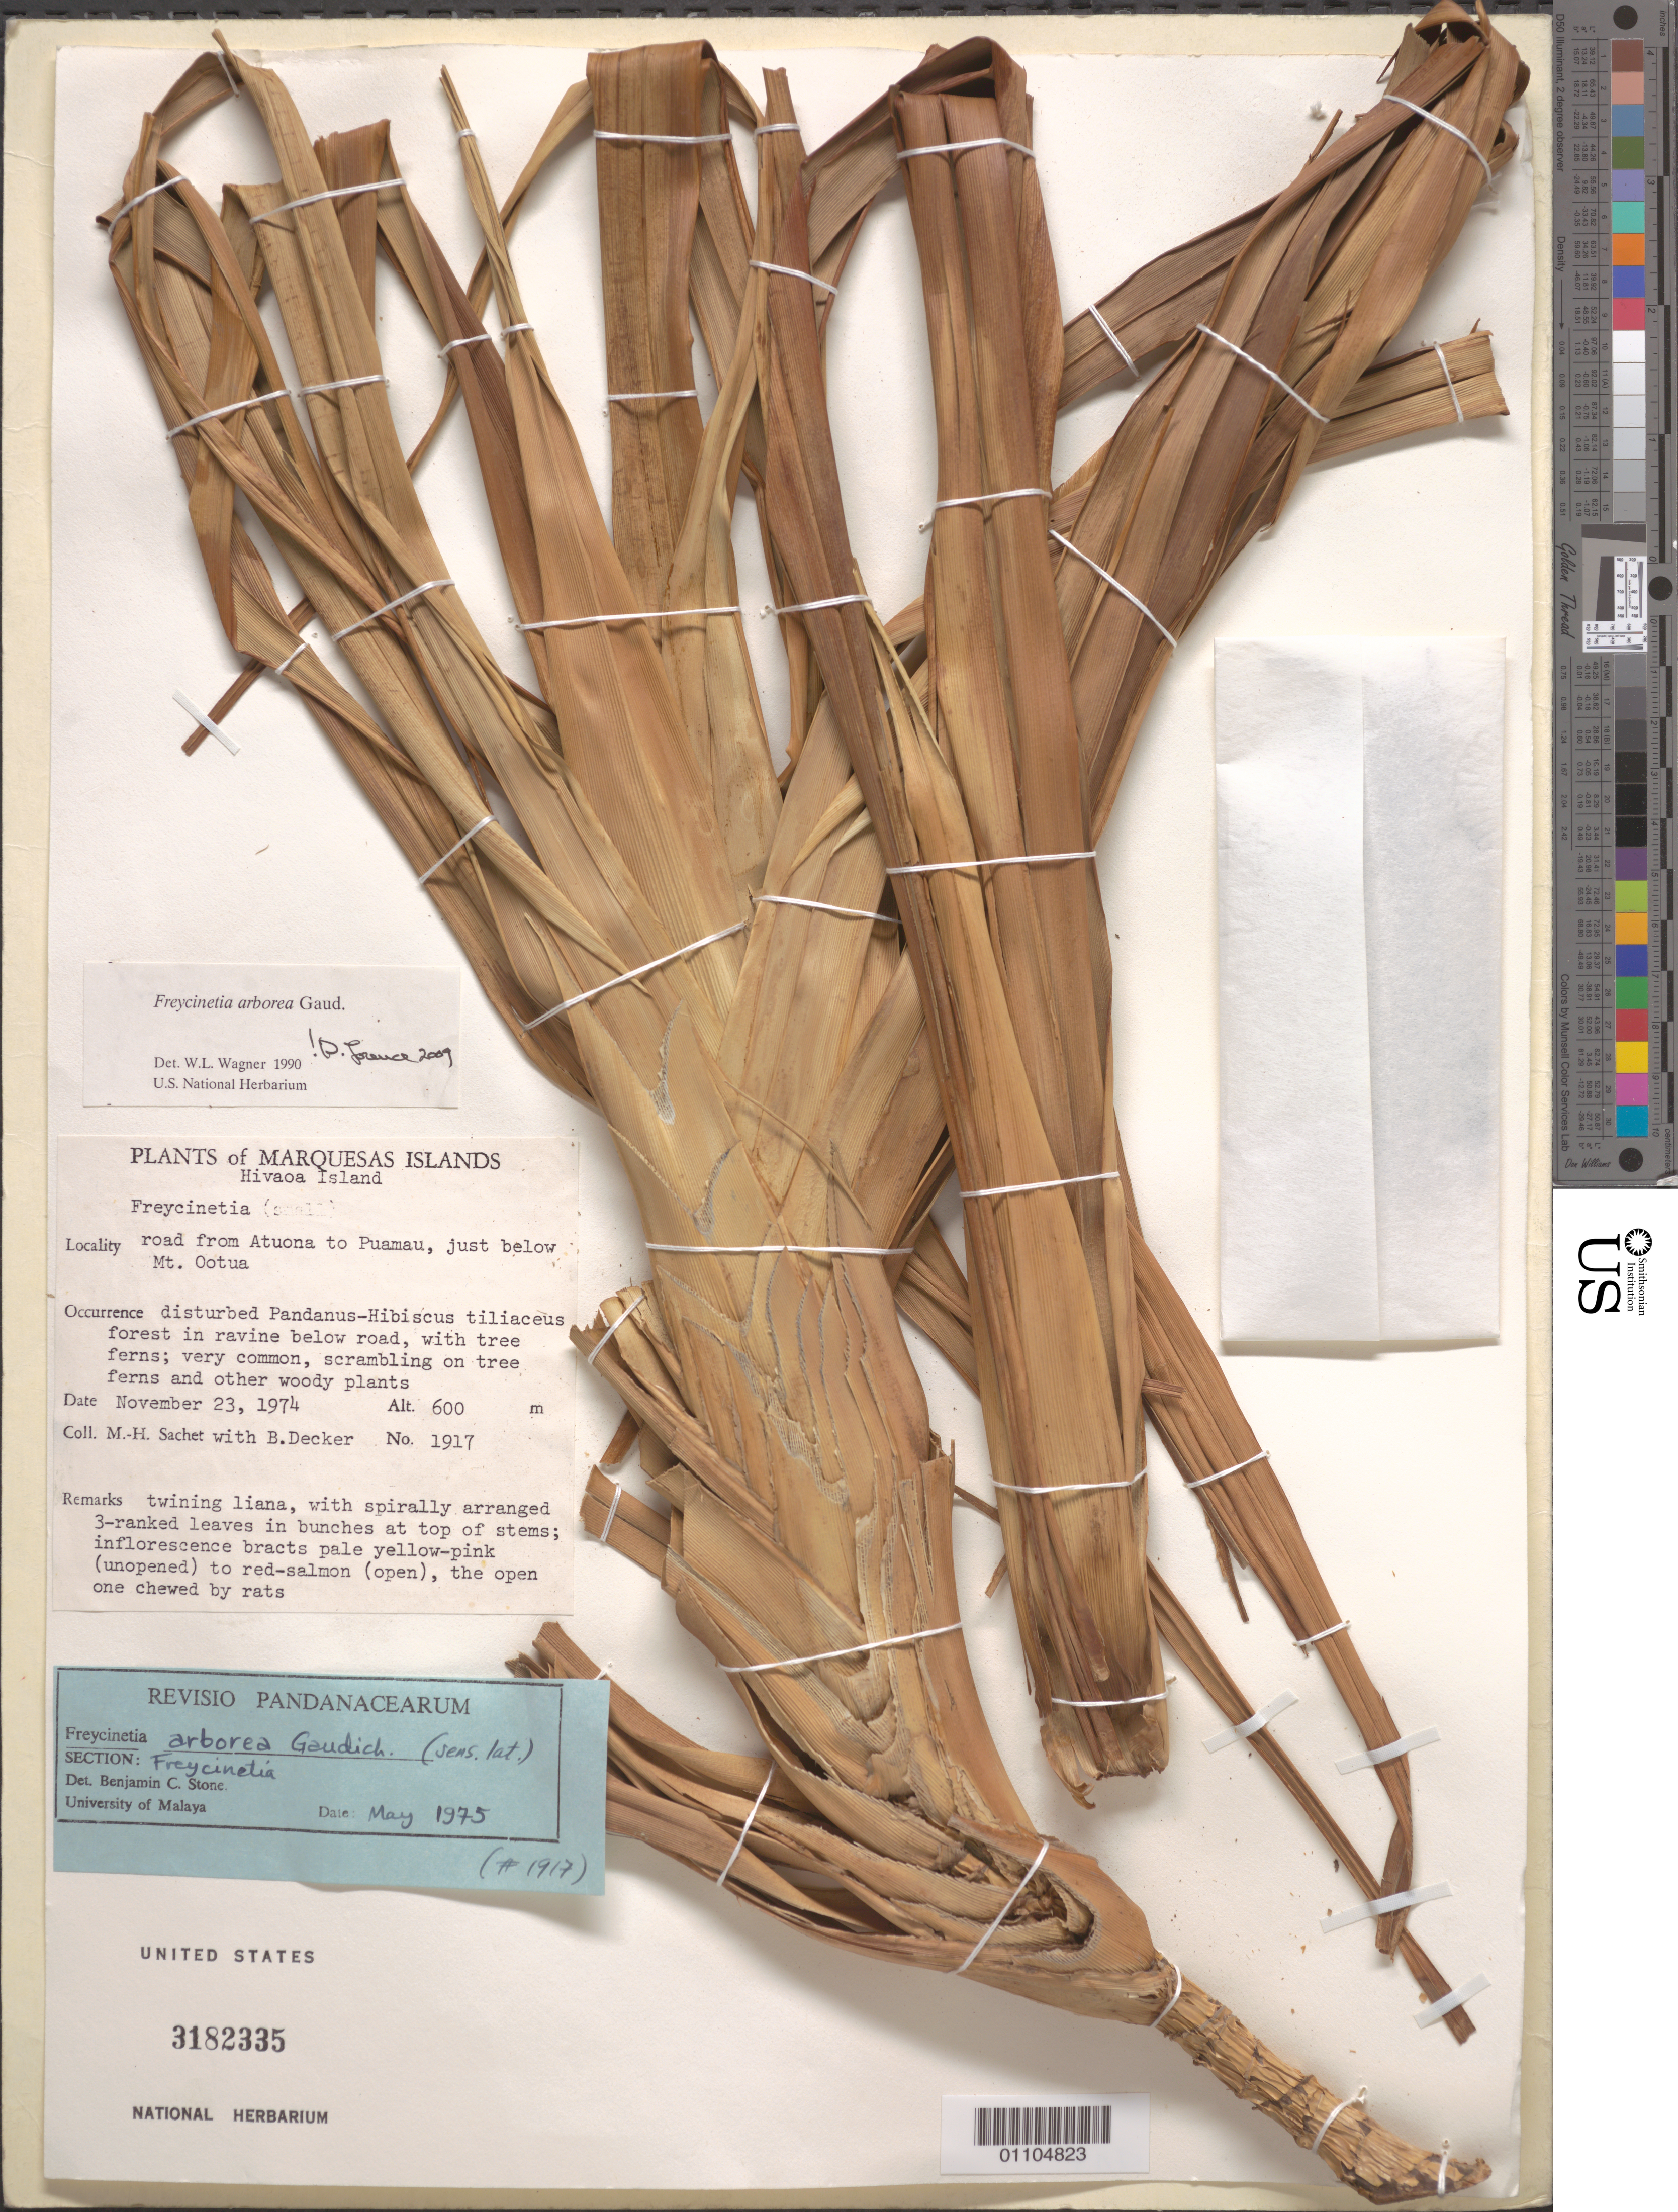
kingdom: Plantae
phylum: Tracheophyta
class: Liliopsida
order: Pandanales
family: Pandanaceae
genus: Freycinetia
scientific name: Freycinetia arborea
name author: Gaudich.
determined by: Wagner, W. L., (BOT), Smithsonian Institution - National Museum of Natural History (UNITED STATES)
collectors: M.-H. Sachet & B. G. Decker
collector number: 1917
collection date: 1974-11-23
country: French Polynesia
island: Hiva Oa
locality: road from Atuona to Puamau, just below Mt. Ootua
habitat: disturbed Hibiscus tiliaceus-Pandanus forest in ravine below road; scrambling on tree ferns and other woody plants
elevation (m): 600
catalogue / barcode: US 3182335